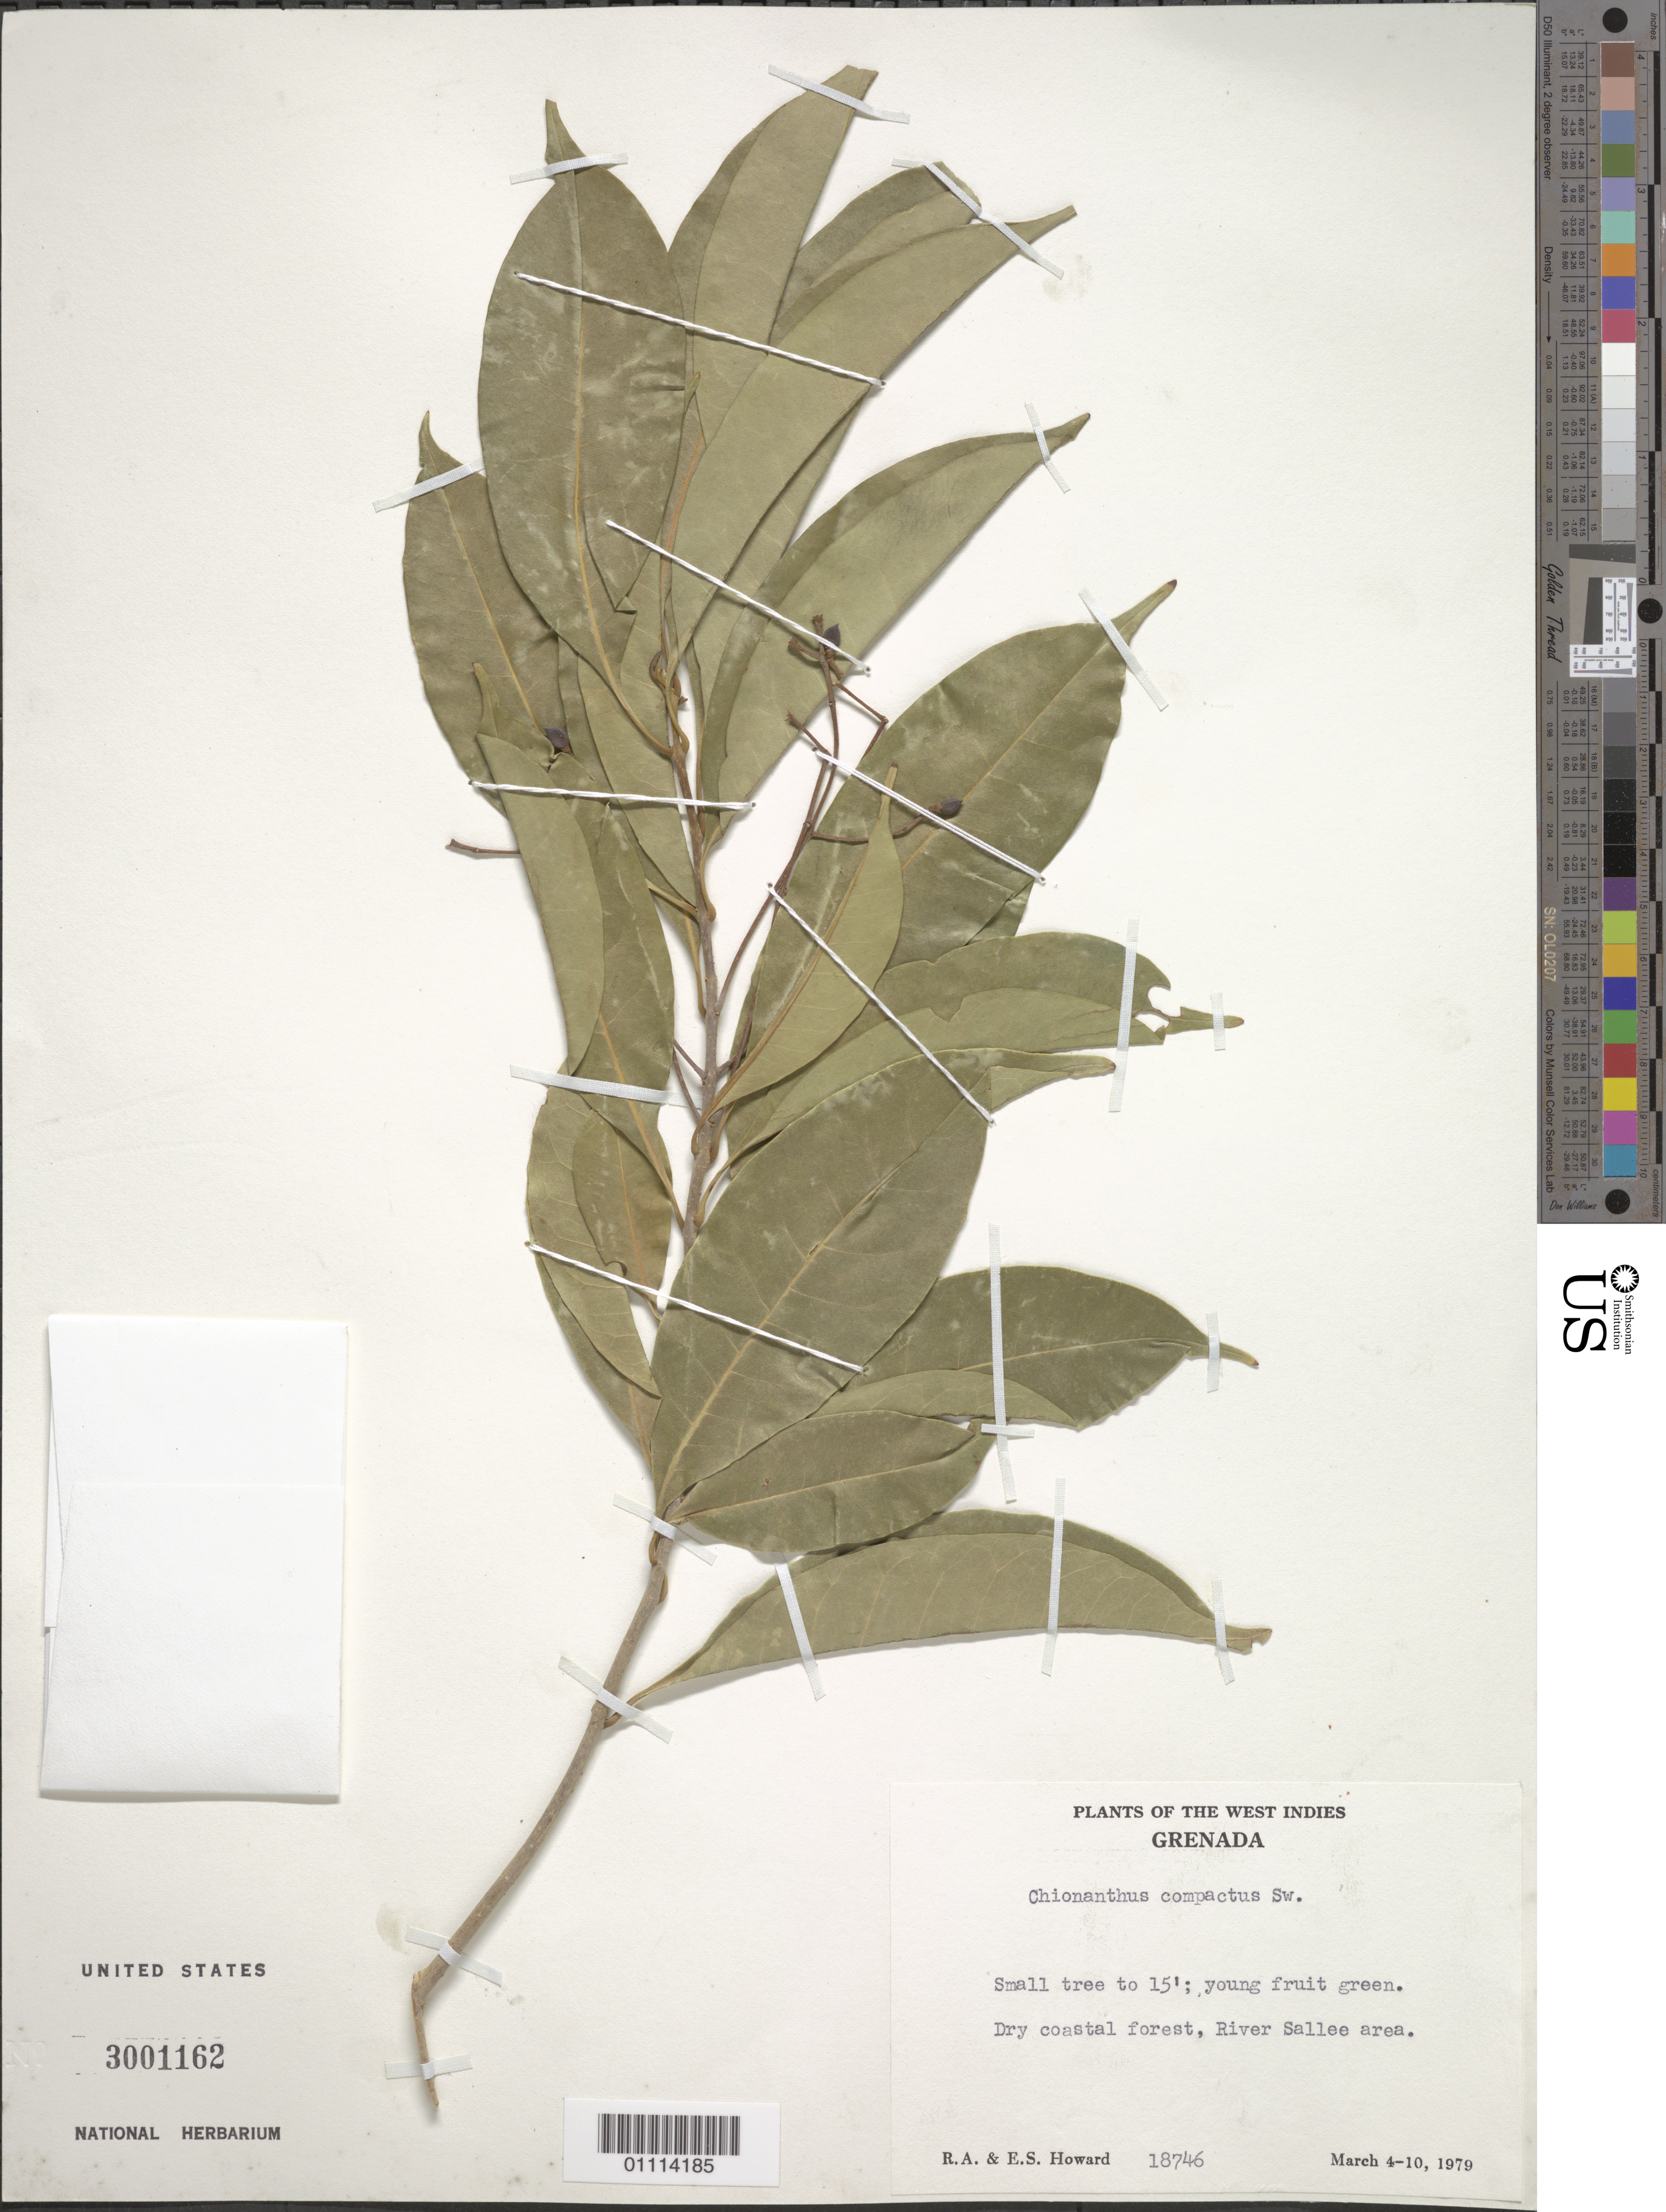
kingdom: Plantae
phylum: Tracheophyta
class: Magnoliopsida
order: Lamiales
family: Oleaceae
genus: Chionanthus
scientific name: Chionanthus compactus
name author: Sw.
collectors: R. A. Howard & E. S. Howard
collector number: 18746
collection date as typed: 04 Mar 1979 to 10 Mar 1979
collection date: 1979-03-04/1979-03-10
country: Grenada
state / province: Saint Patrick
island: Grenada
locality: Dry coastal forest, River Sallee area.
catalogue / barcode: US 3001162